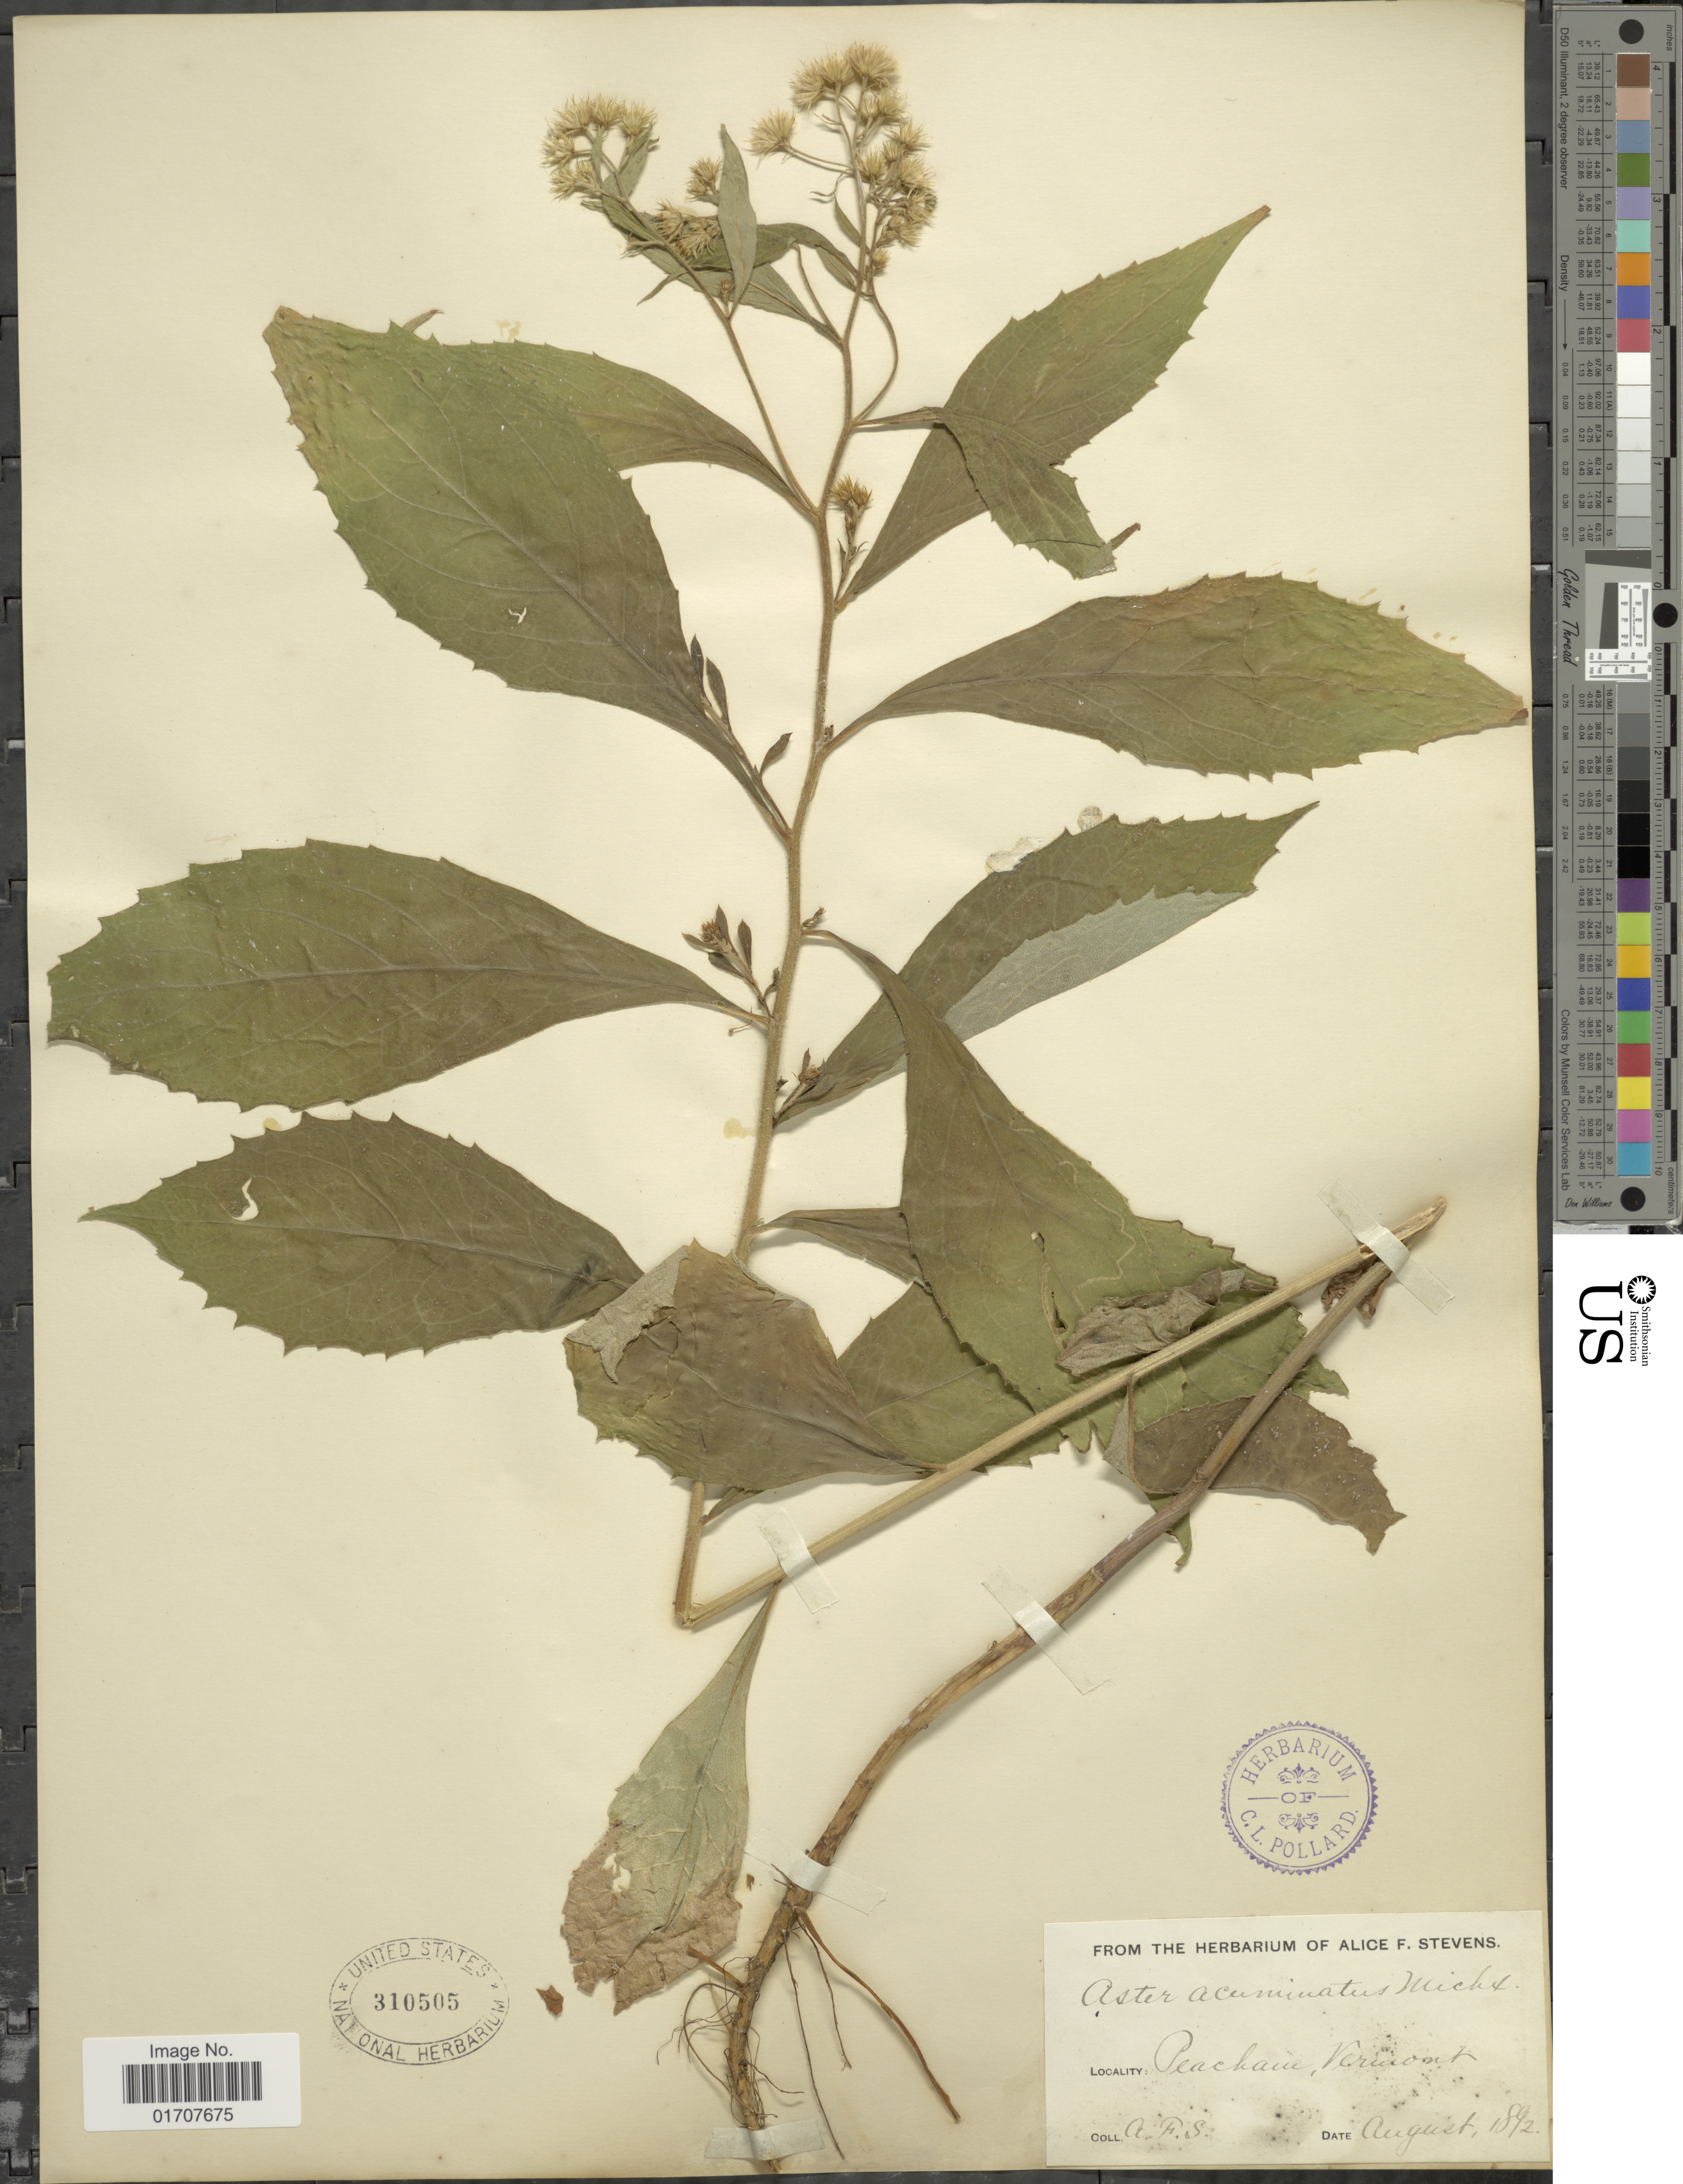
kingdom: Plantae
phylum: Tracheophyta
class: Magnoliopsida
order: Asterales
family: Asteraceae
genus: Oclemena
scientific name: Oclemena acuminata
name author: (Michx.) Greene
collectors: A. Stevens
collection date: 1892-08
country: United States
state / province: Vermont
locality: Peacham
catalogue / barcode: US 310505